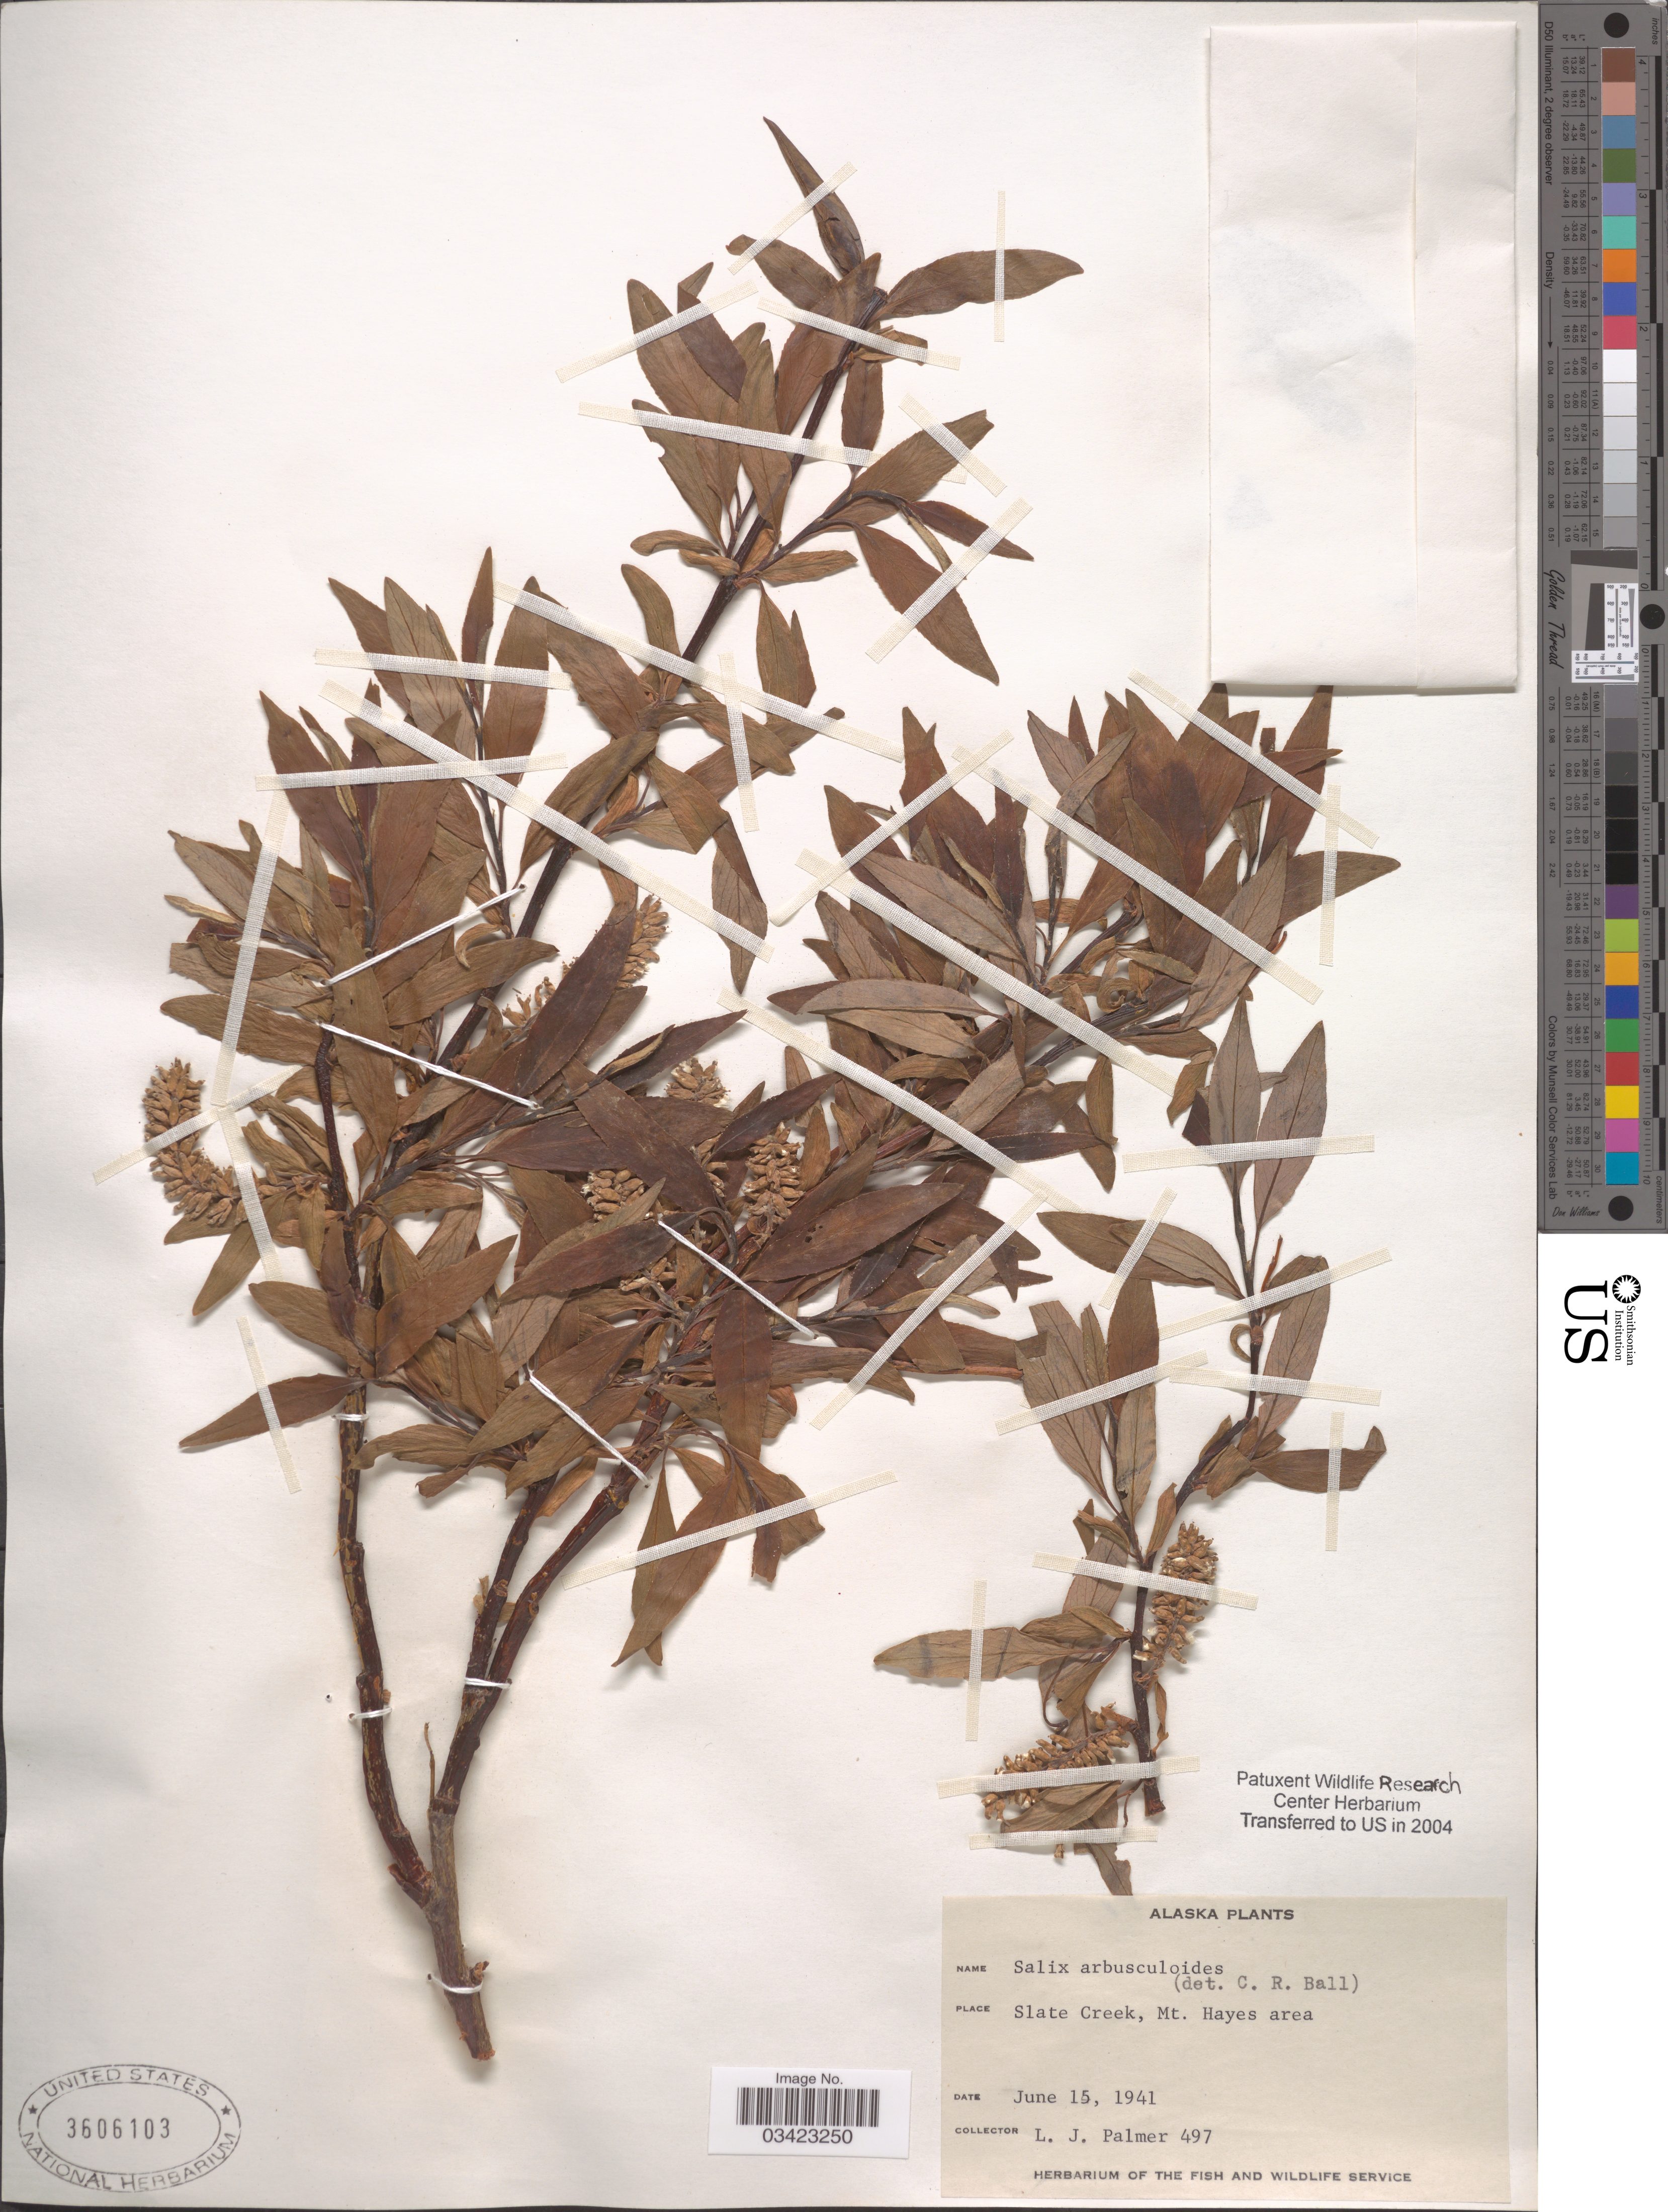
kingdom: Plantae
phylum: Tracheophyta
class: Magnoliopsida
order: Malpighiales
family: Salicaceae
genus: Salix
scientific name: Salix arbusculoides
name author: Andersson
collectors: L. J. Palmer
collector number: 497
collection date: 1941-06-15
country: United States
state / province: Alaska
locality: Slate Creek, Mt. Hayes area.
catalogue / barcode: US 3606103